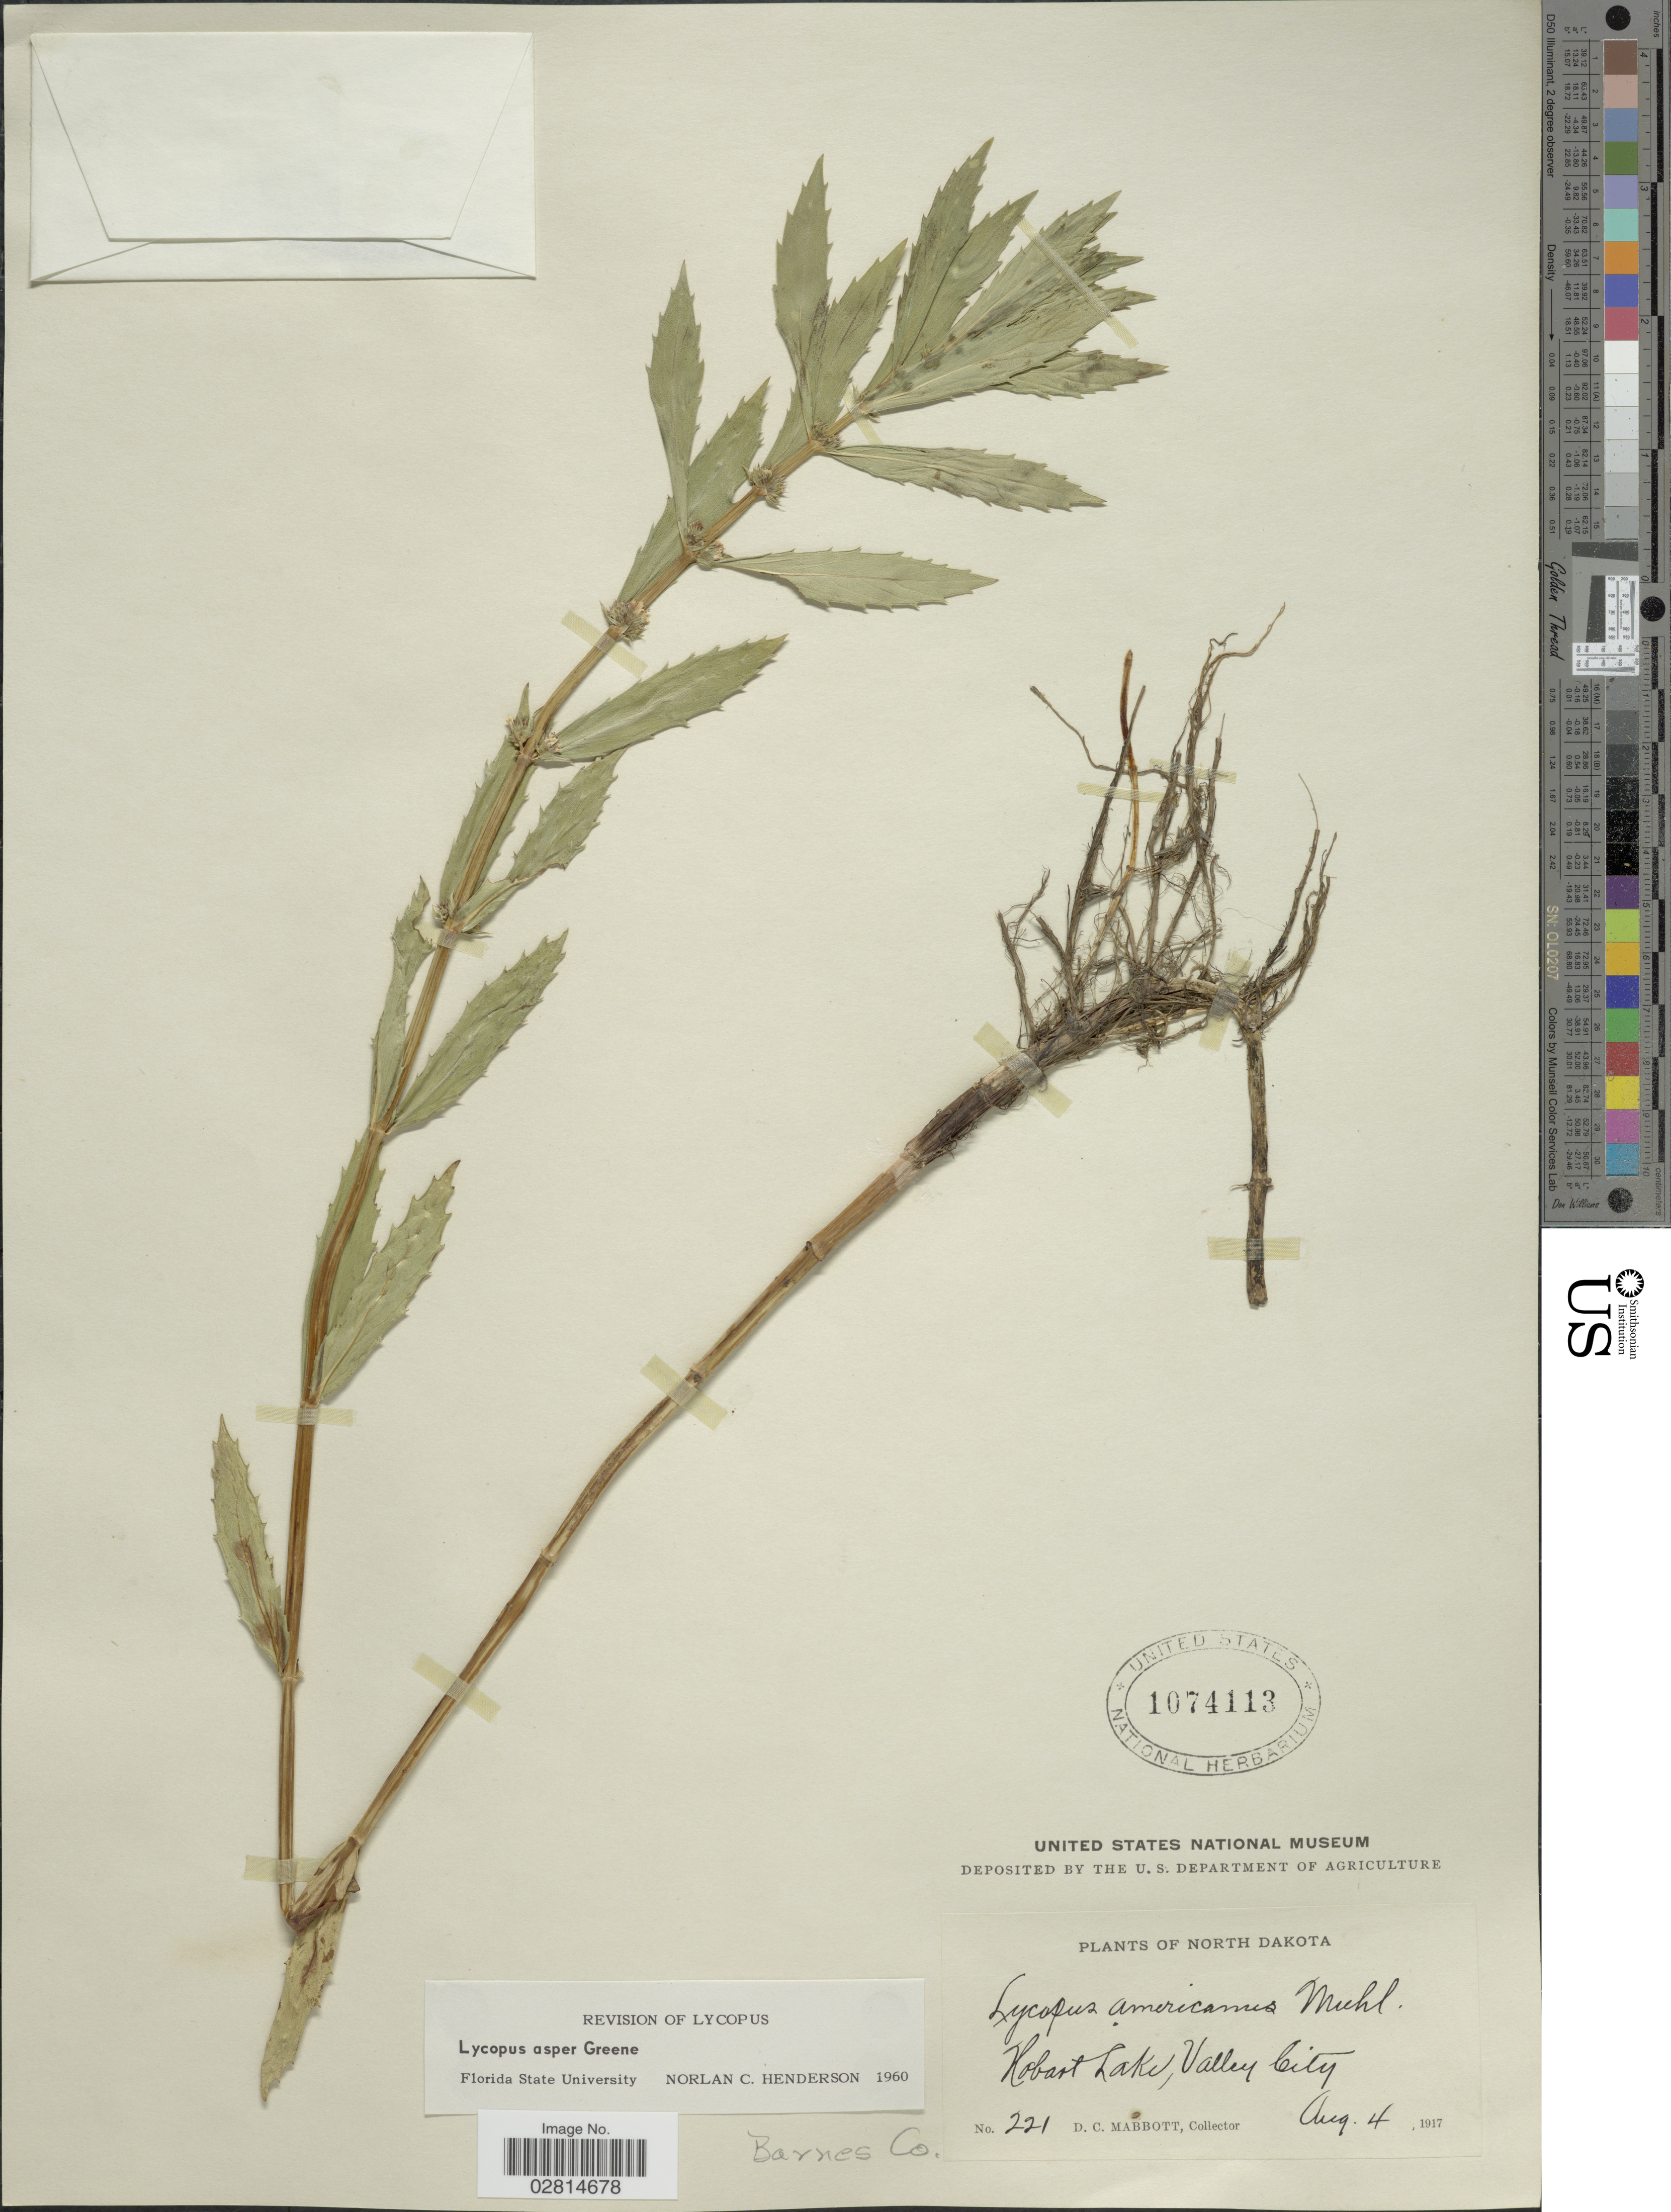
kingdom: Plantae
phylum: Tracheophyta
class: Magnoliopsida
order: Lamiales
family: Lamiaceae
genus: Lycopus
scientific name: Lycopus asper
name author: Greene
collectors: D. Mabbott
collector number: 221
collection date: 1917-08-04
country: United States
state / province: North Dakota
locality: Kobart Lake, Valley City. Barnes Co.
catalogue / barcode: US 1074113